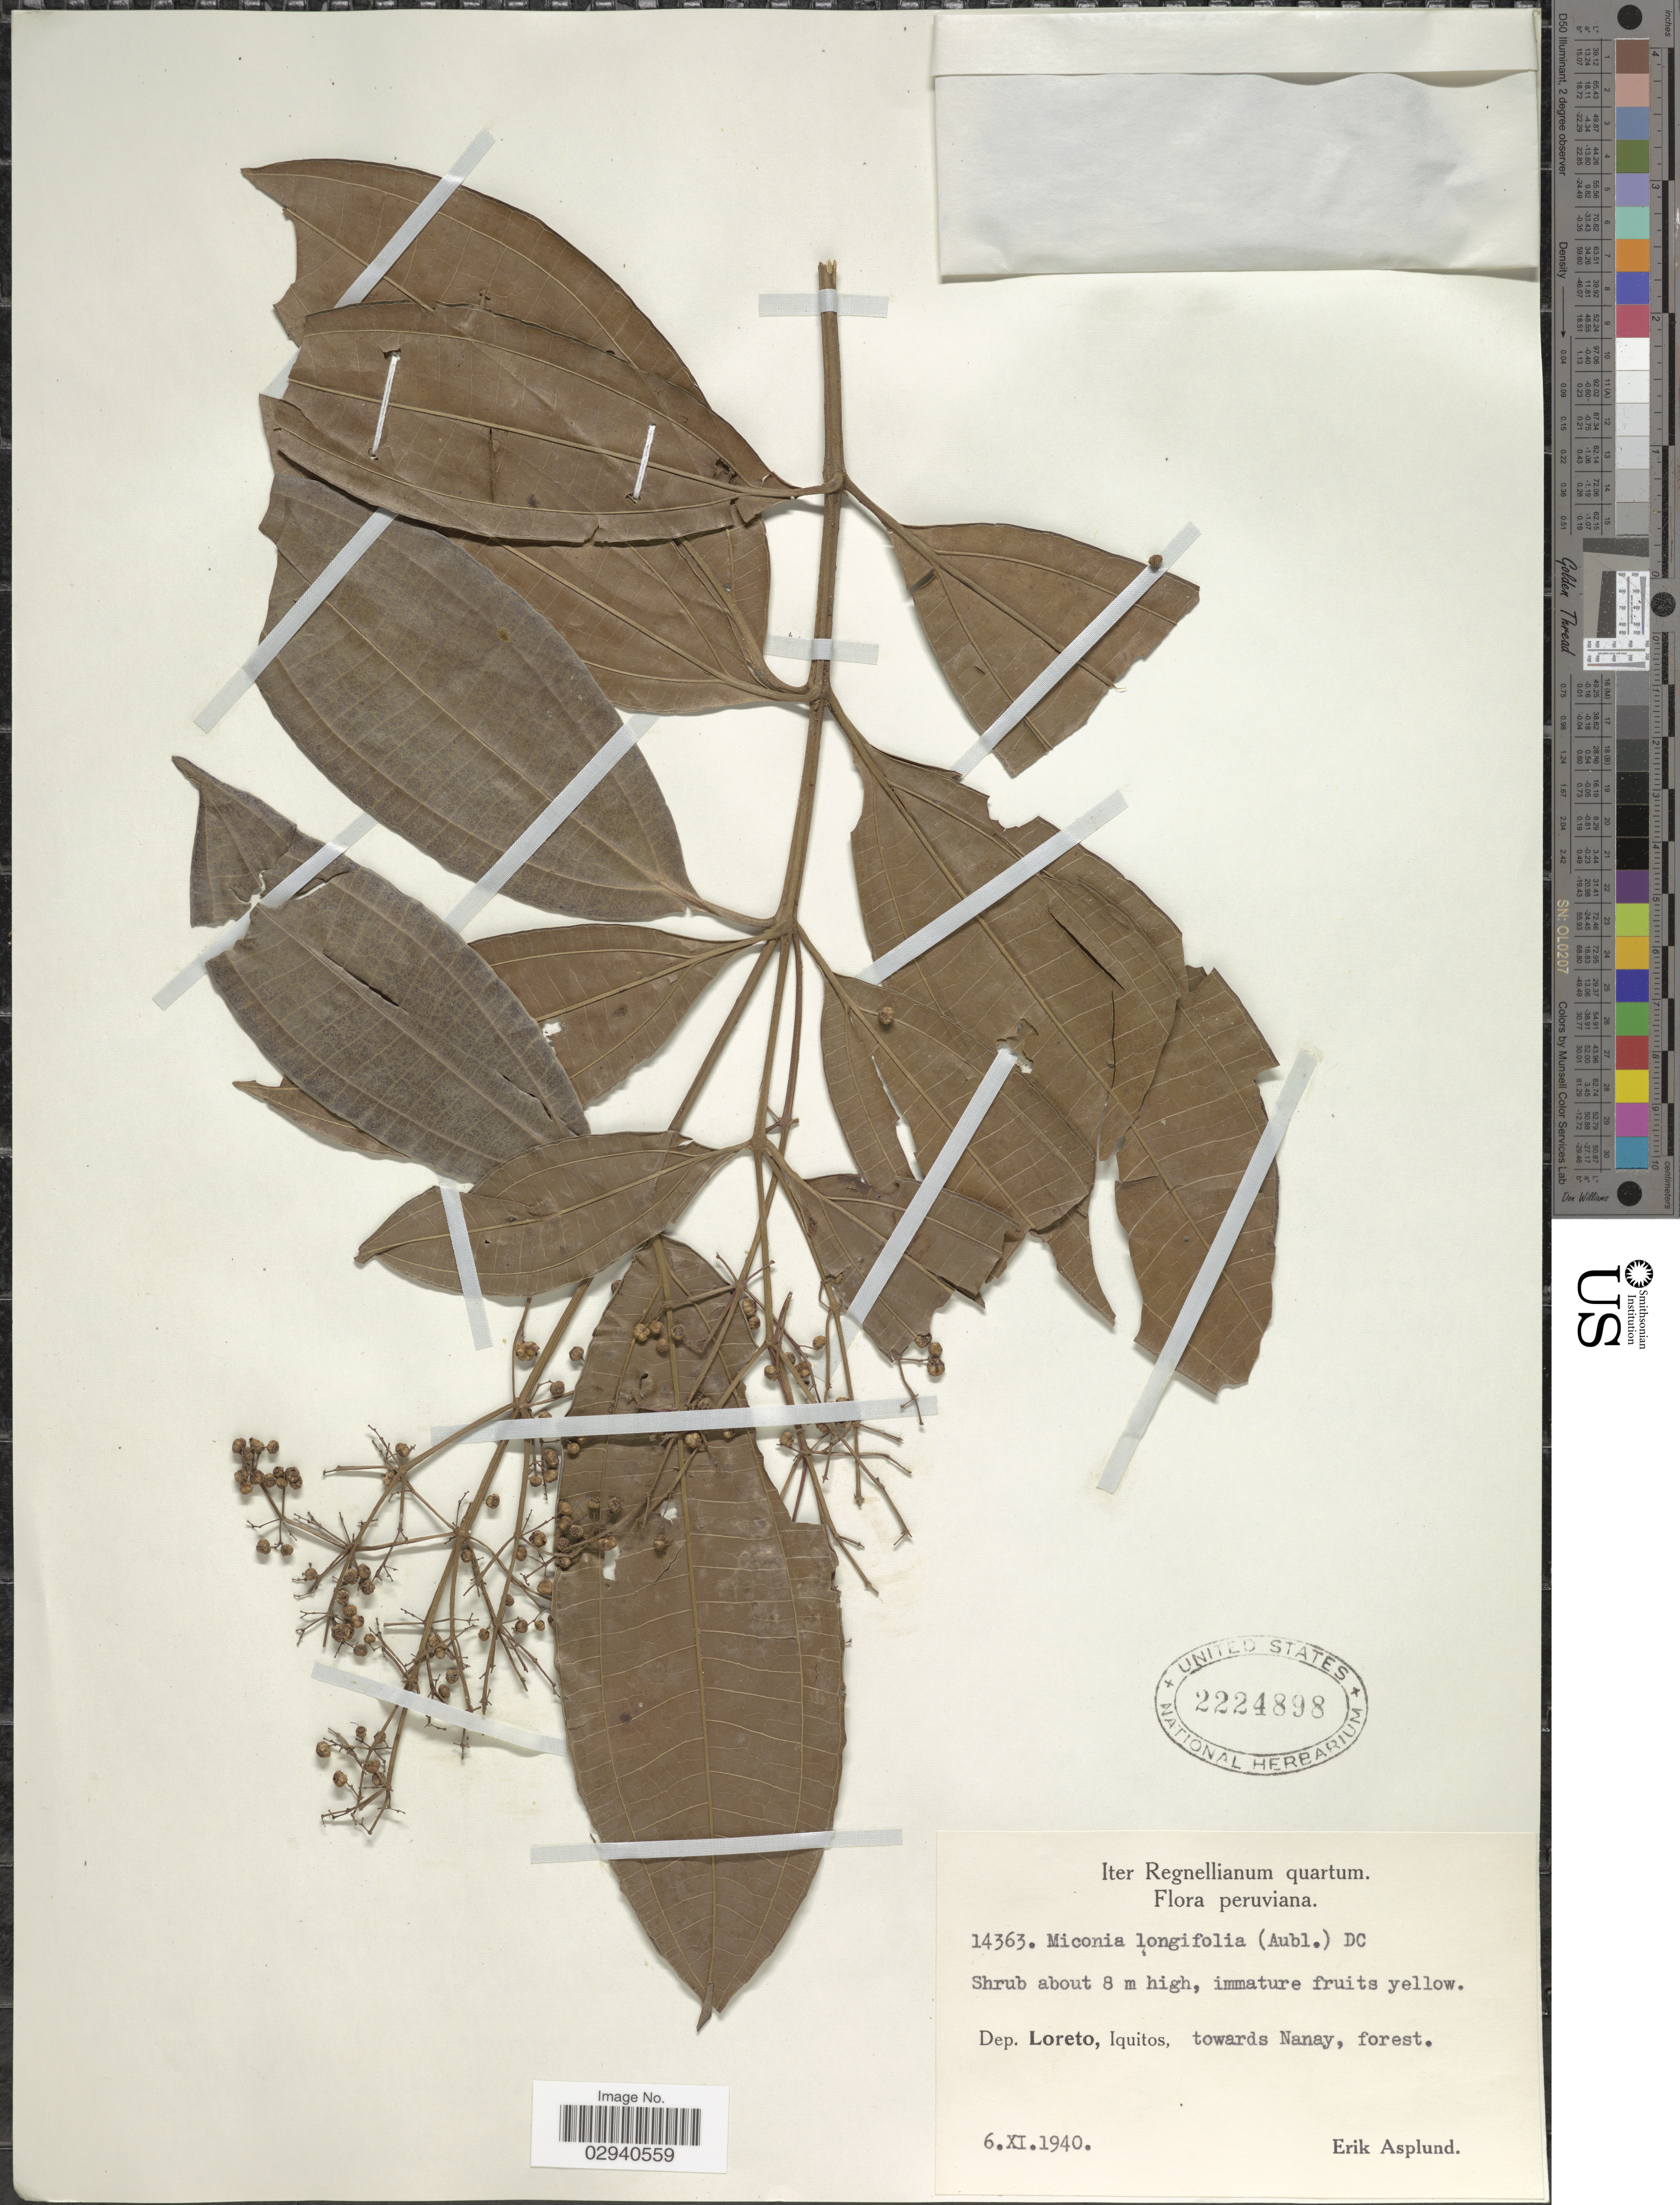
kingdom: Plantae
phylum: Tracheophyta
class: Magnoliopsida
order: Myrtales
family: Melastomataceae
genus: Miconia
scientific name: Miconia longifolia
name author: (Aubl.) DC.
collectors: E. Asplund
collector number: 14363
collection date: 1940-11-06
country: Peru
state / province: Loreto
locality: Dep. Loreto, Iquitos, towards Nanay, forest.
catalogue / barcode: US 2224898